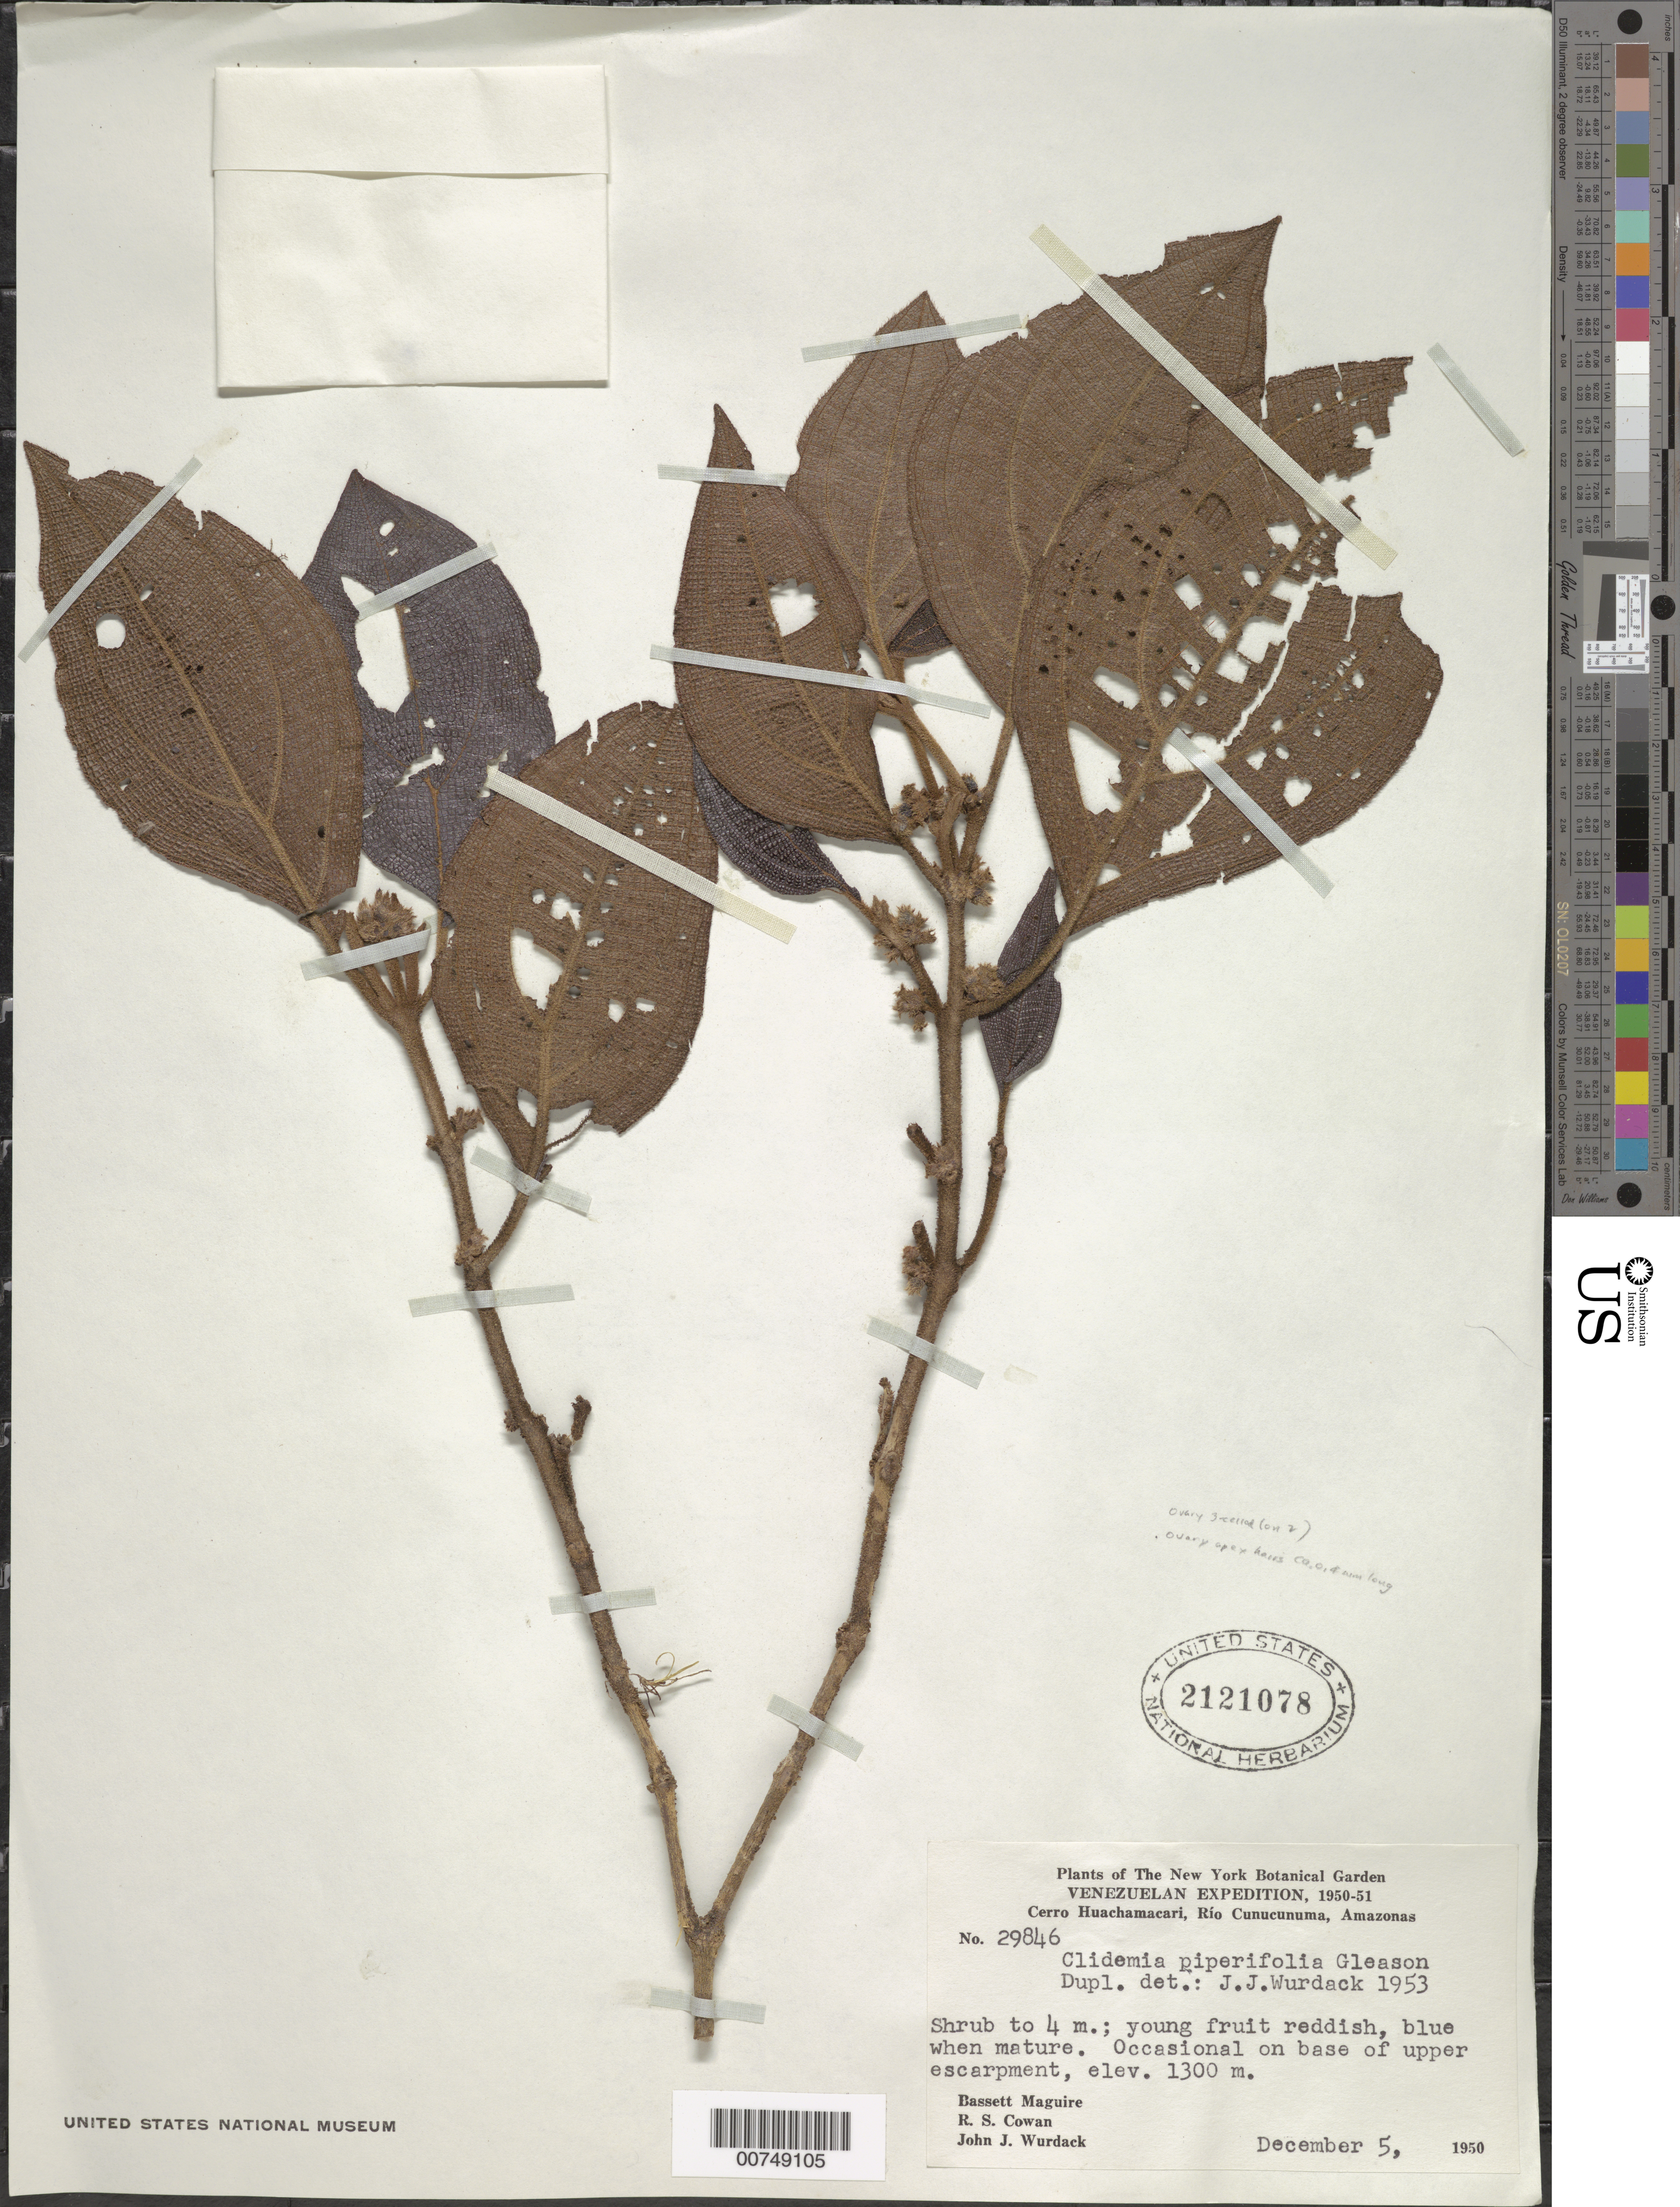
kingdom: Plantae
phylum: Tracheophyta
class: Magnoliopsida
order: Myrtales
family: Melastomataceae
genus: Clidemia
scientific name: Clidemia piperifolia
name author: Gleason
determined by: Wurdack, John J., (US), US (UNITED STATES)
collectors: B. Maguire, R. S. Cowan & J. J. Wurdack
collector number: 29846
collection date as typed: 5-Dec-50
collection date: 1950-12-05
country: Venezuela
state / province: Amazonas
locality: Cerro Huachamacari, Río Cunucunuma, base of upper escarpment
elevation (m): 1300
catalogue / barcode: US 2121078